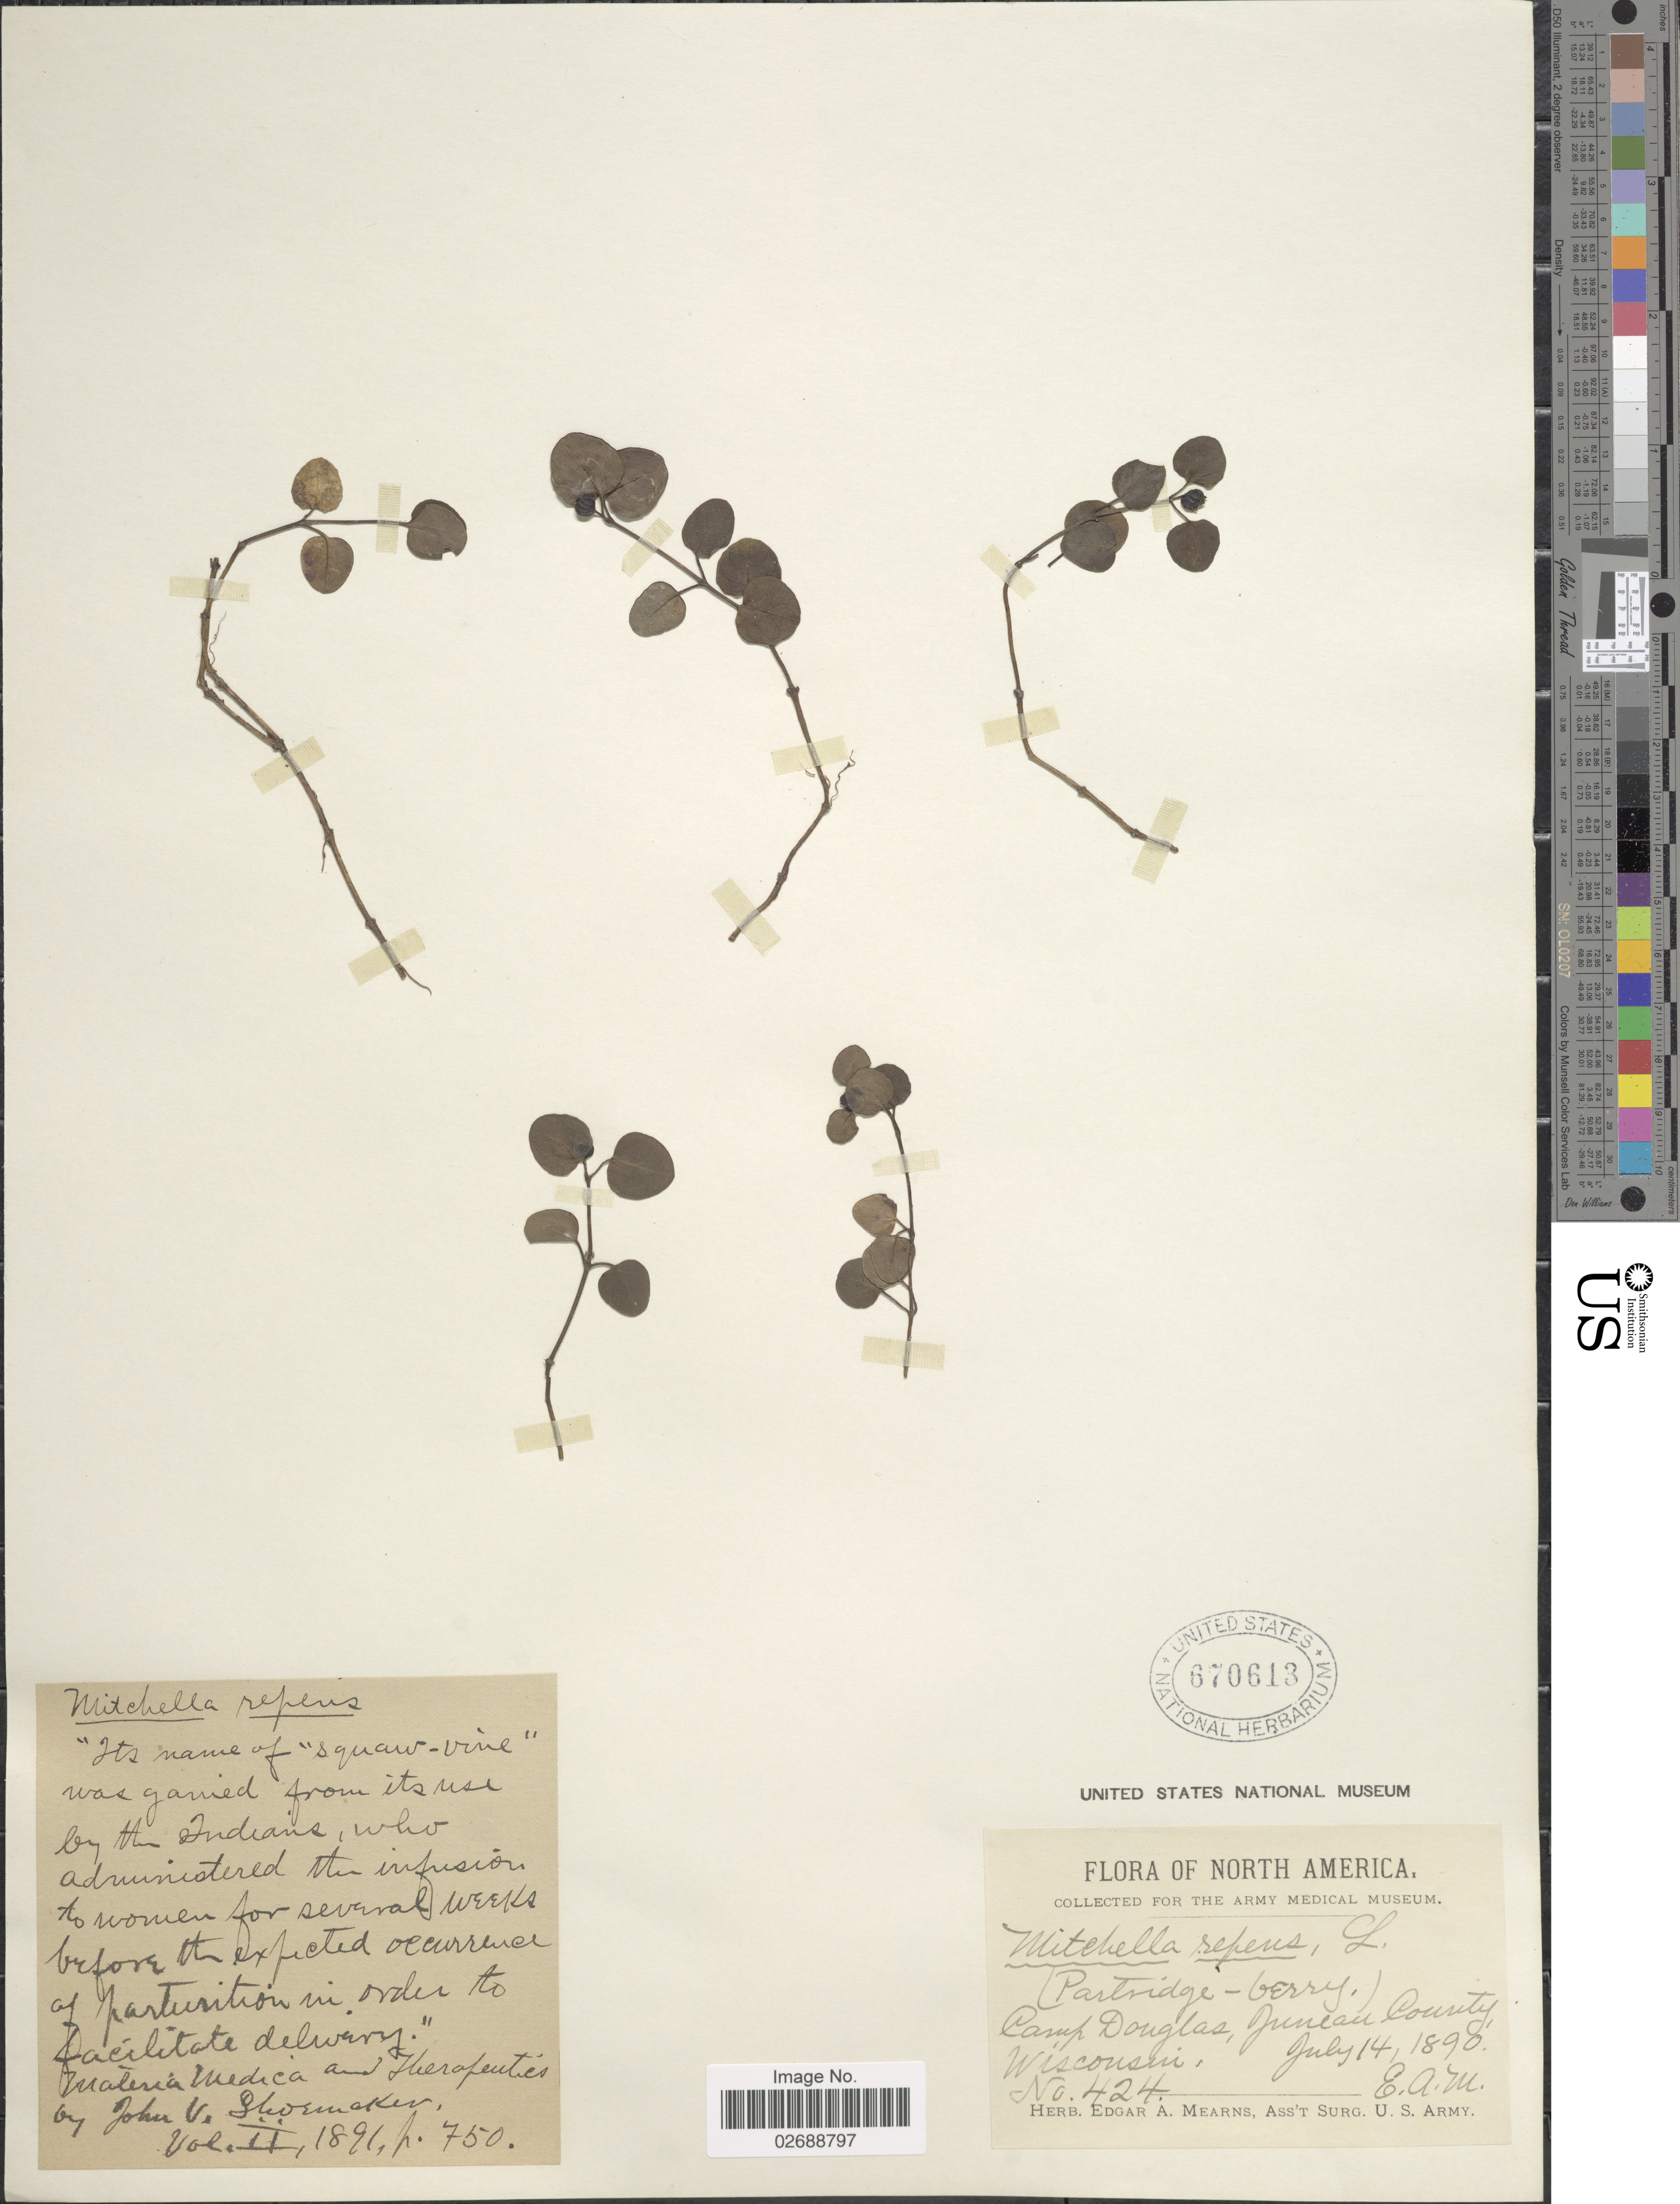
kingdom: Plantae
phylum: Tracheophyta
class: Magnoliopsida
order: Gentianales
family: Rubiaceae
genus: Mitchella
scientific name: Mitchella repens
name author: L.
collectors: E. A. Mearns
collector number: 424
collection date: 1898-07-14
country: United States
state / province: Wisconsin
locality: Camp Douglas, Juneau County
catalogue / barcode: US 670613